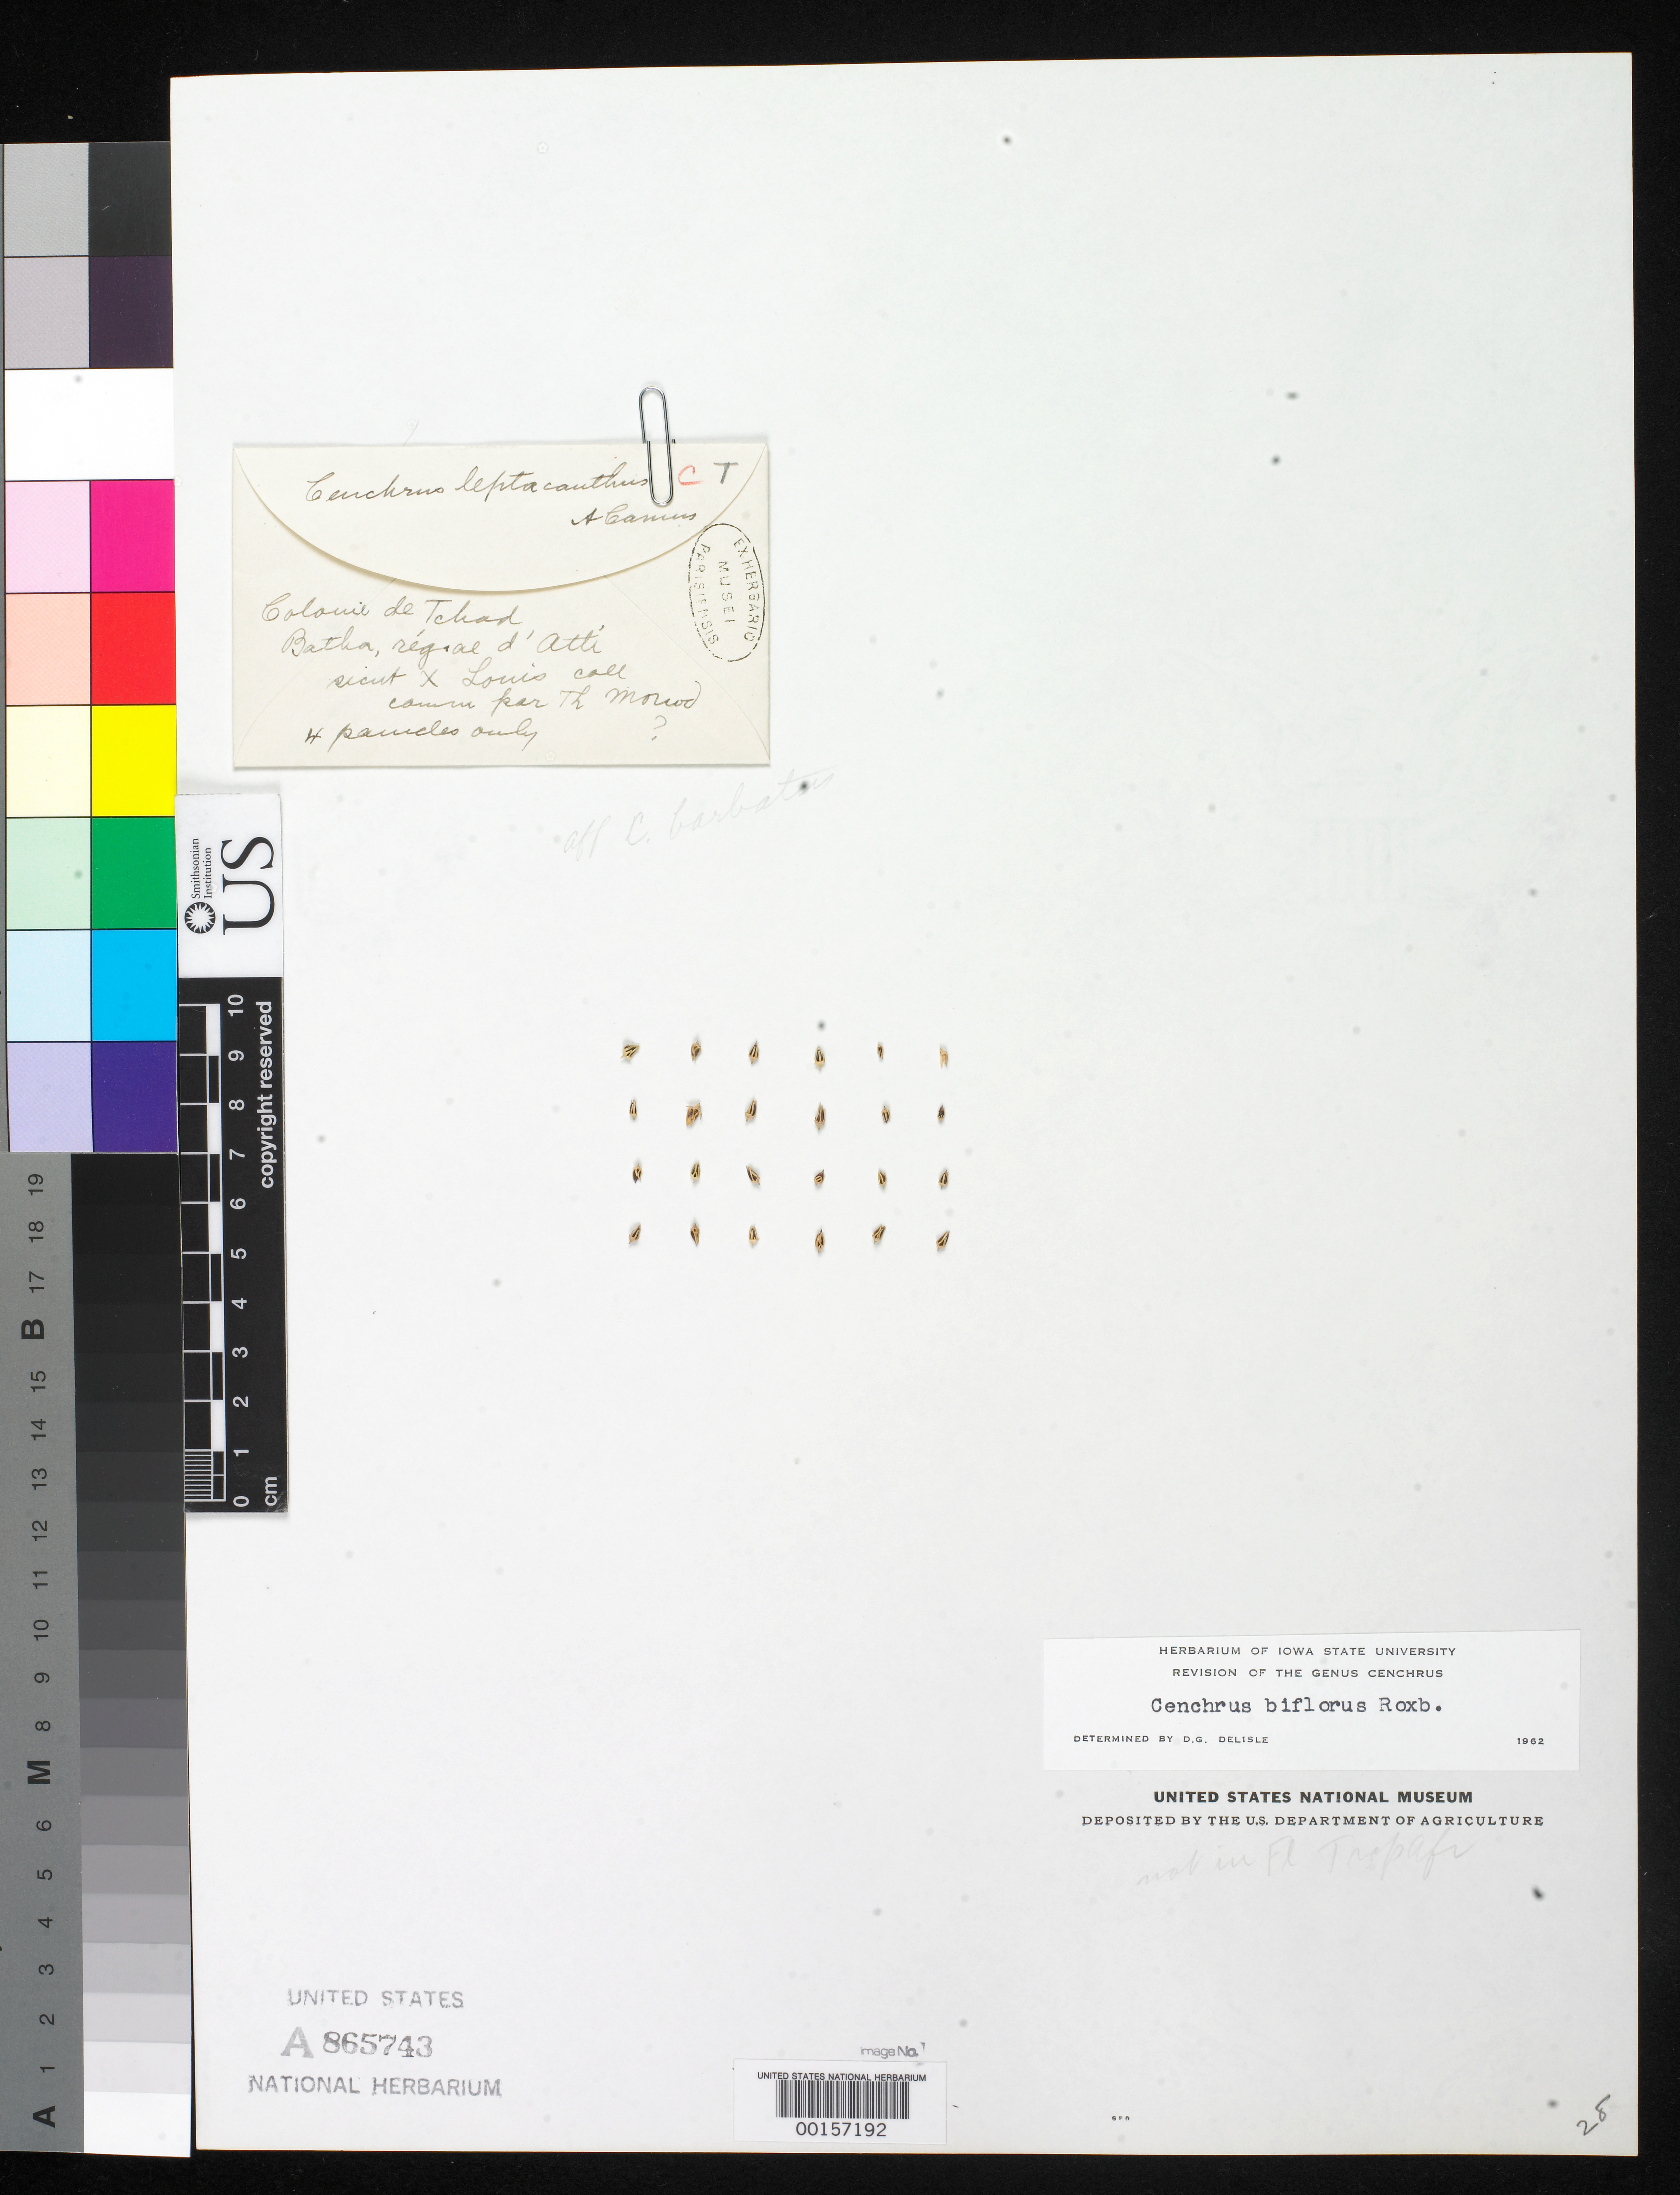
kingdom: Plantae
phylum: Tracheophyta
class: Liliopsida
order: Poales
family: Poaceae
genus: Cenchrus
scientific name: Cenchrus leptacanthus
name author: A. Camus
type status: Type Fragment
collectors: X. Louis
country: Chad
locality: Colonie du Tchad, Batha, Reg. D'atti.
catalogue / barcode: US 865743A